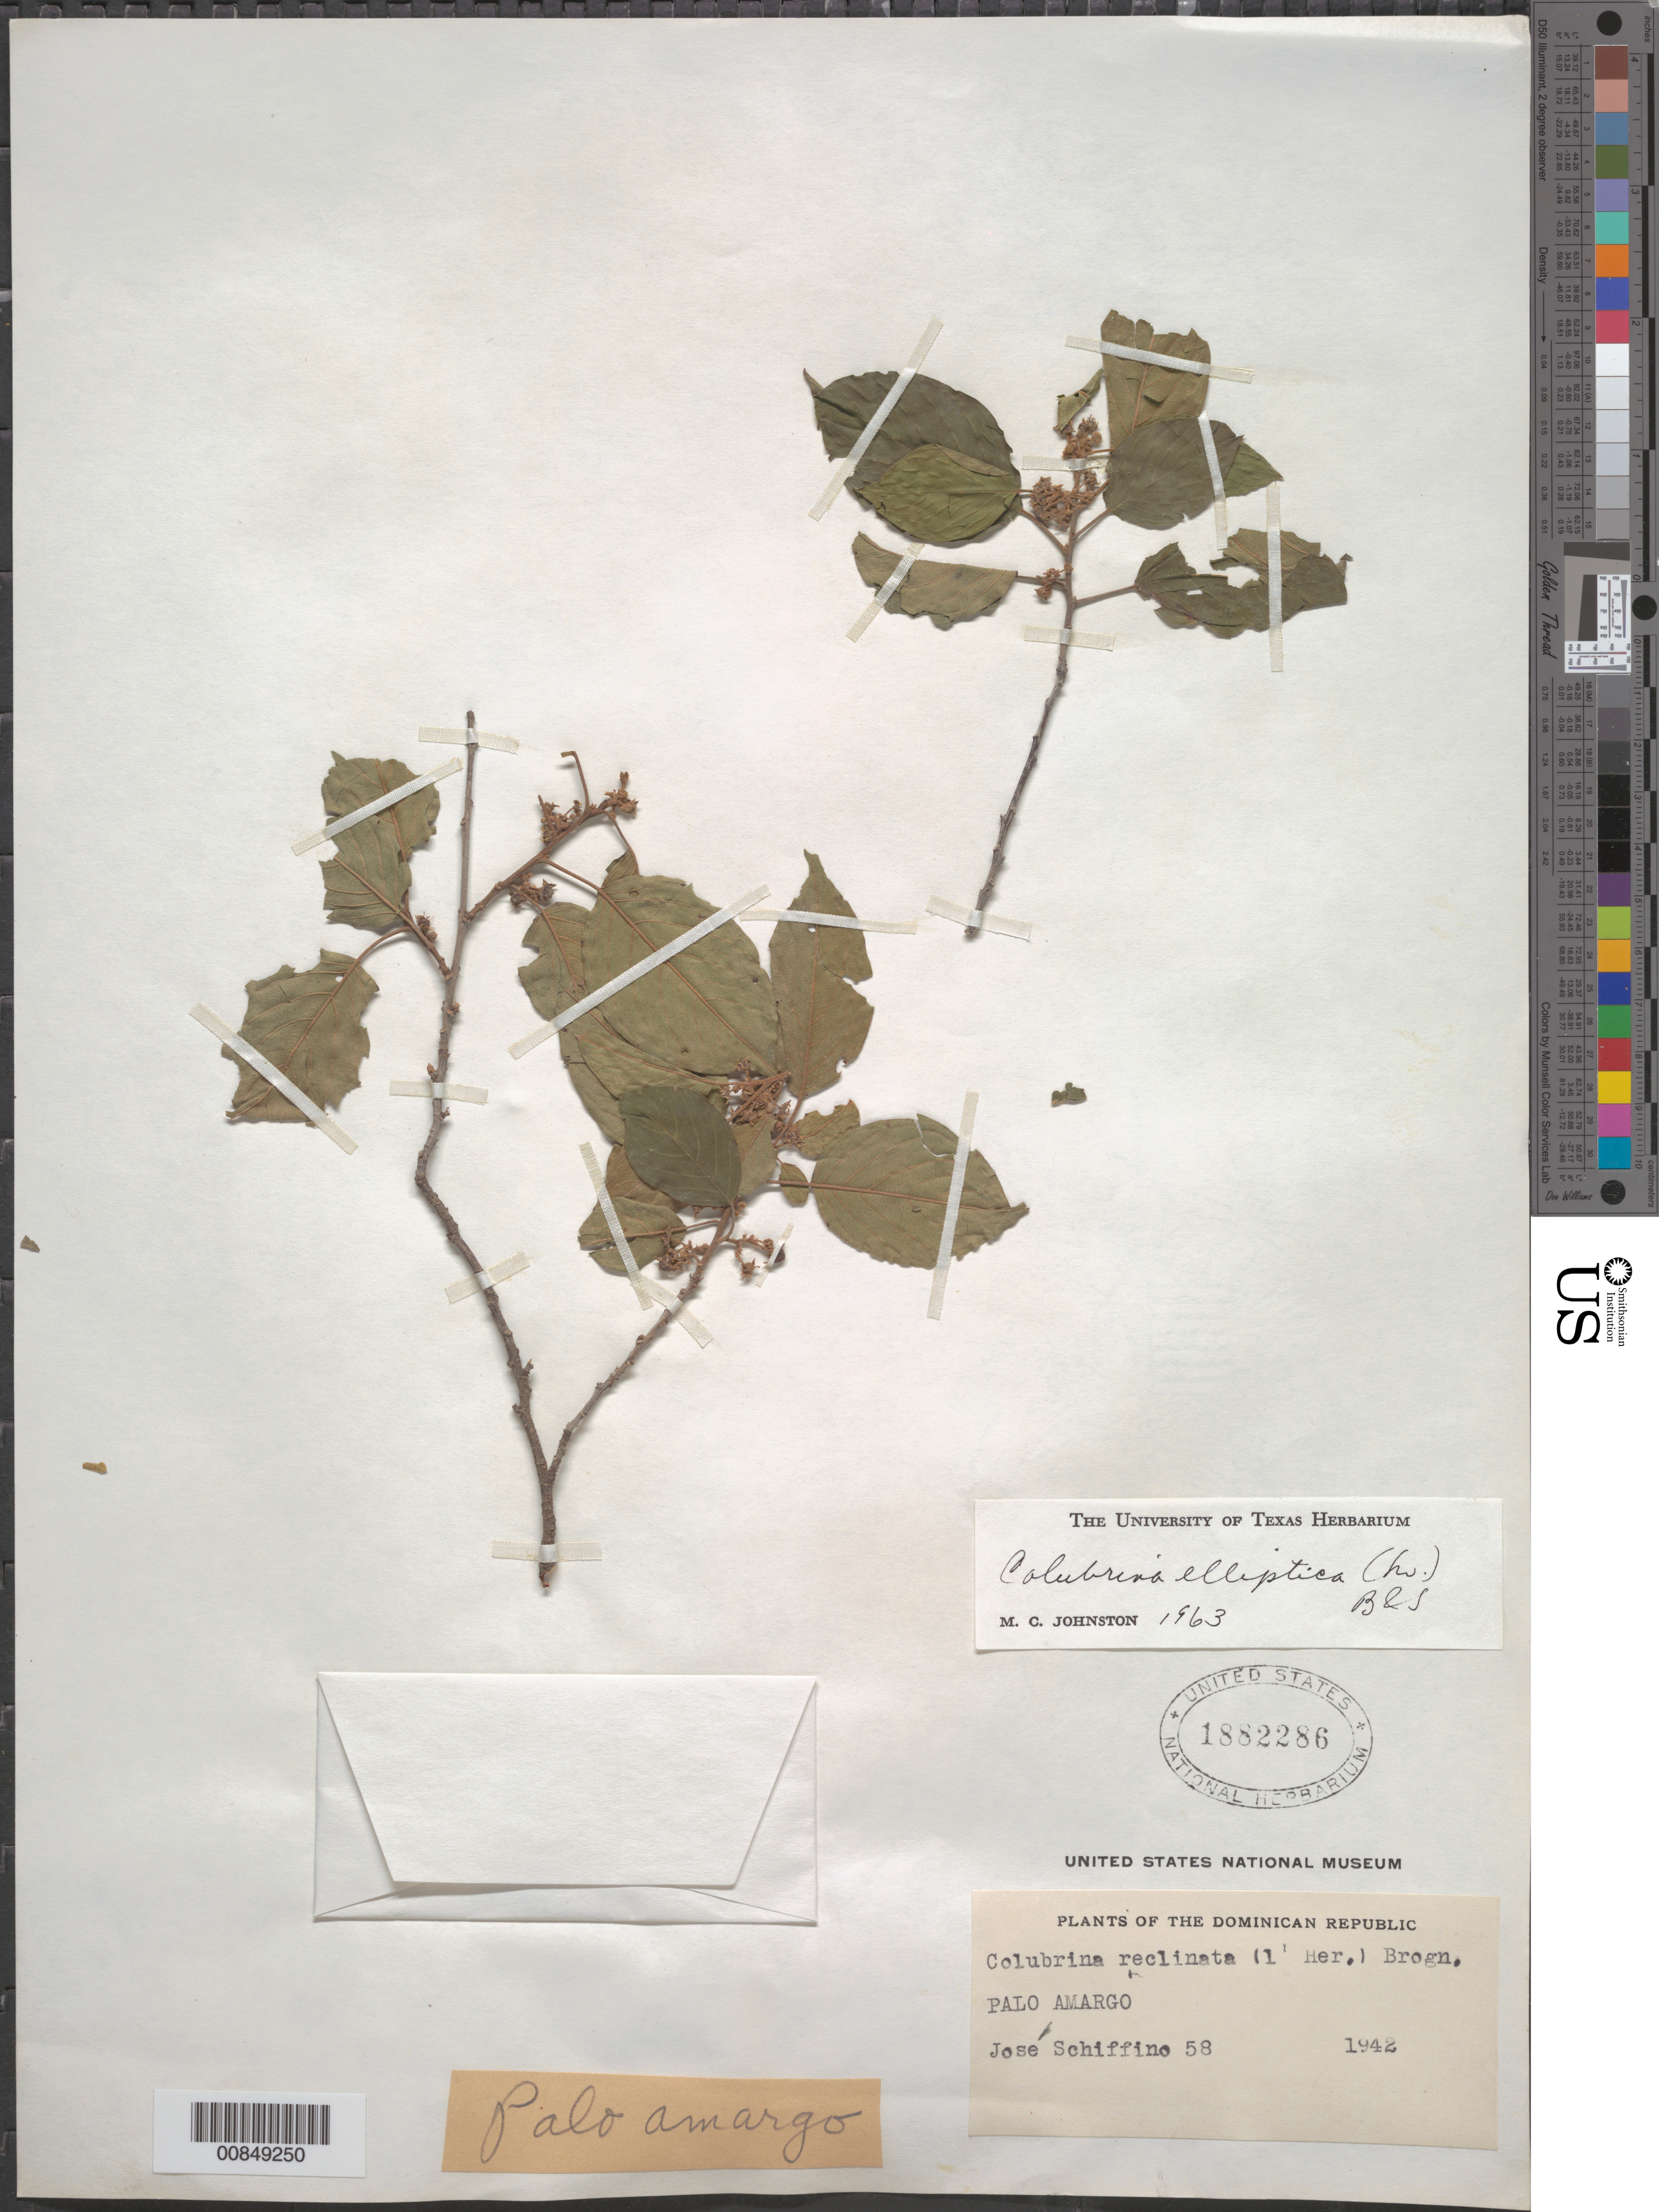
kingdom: Plantae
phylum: Tracheophyta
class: Magnoliopsida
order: Rosales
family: Rhamnaceae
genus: Colubrina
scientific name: Colubrina elliptica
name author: (Sw.) Brizicky & W.L. Stern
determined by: Johnston, Marshall C.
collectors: J. Schiffino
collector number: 58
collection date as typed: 1942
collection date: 1942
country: Dominican Republic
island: Hispaniola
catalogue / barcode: US 1882286